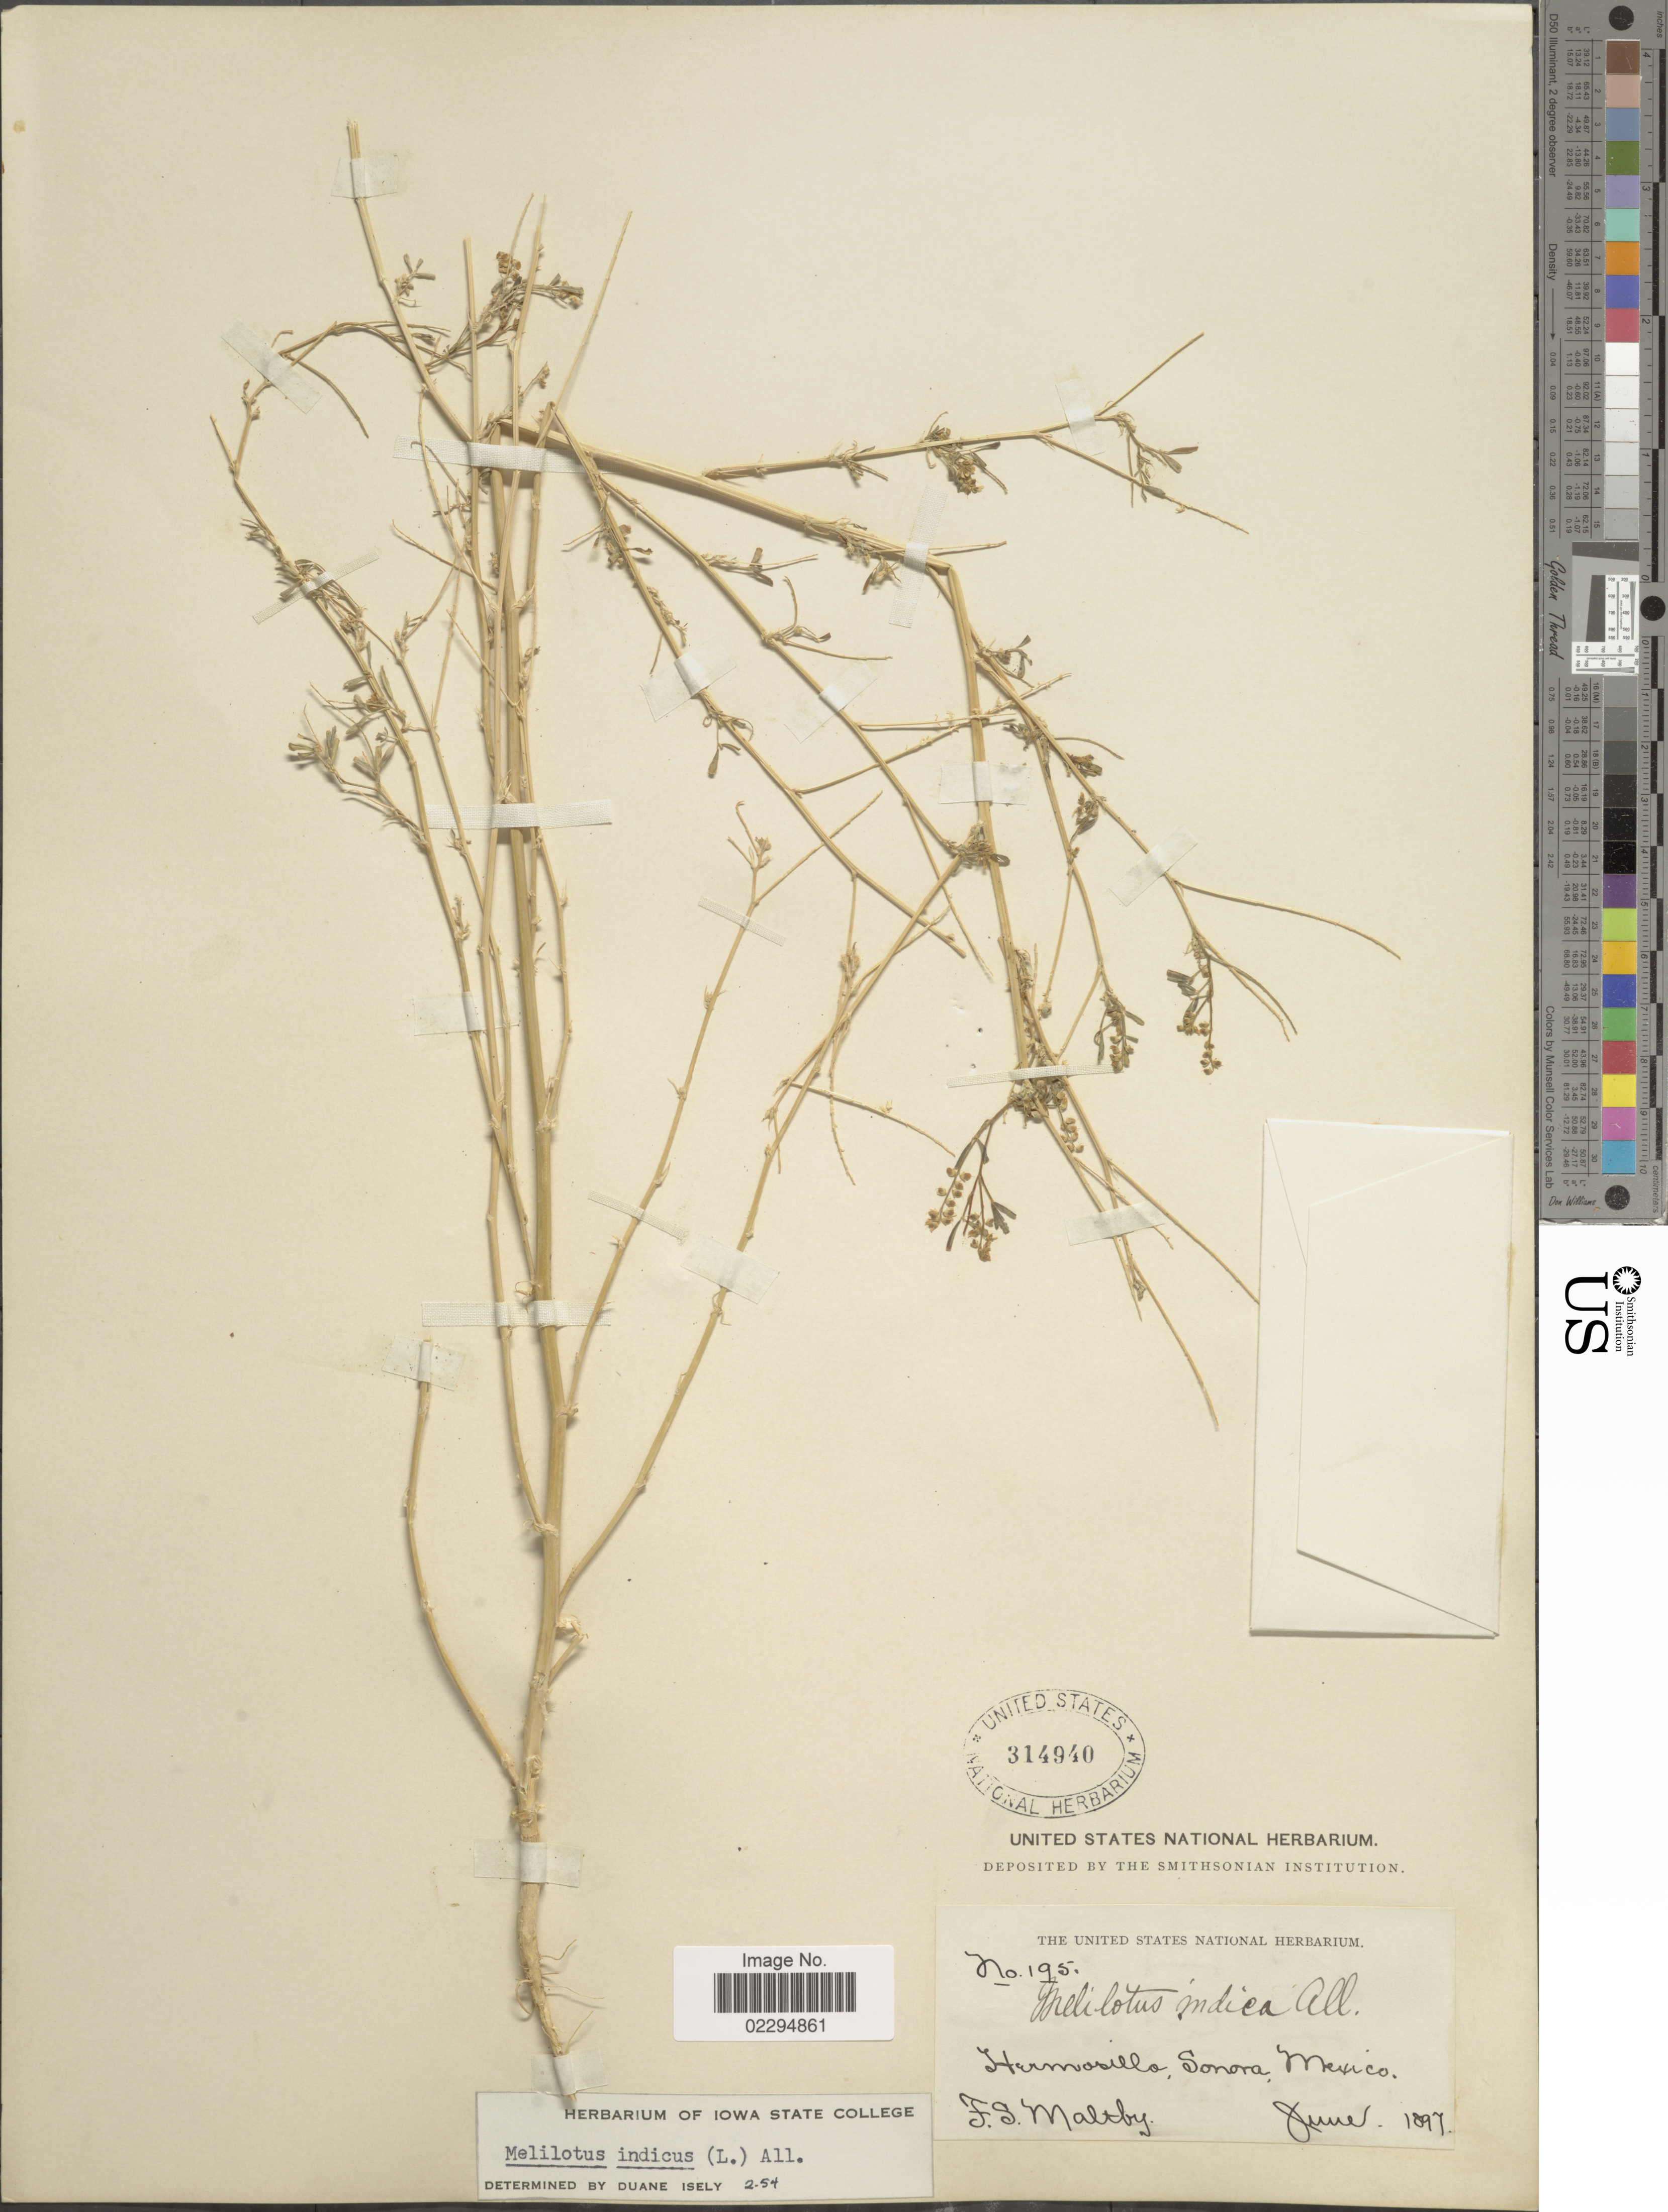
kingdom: Plantae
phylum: Tracheophyta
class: Magnoliopsida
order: Fabales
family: Fabaceae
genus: Melilotus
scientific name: Melilotus indicus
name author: (L.) All.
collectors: F. S. Maltby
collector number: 195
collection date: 1897-06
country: Mexico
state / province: Sonora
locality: Hermosillo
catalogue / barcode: US 314940